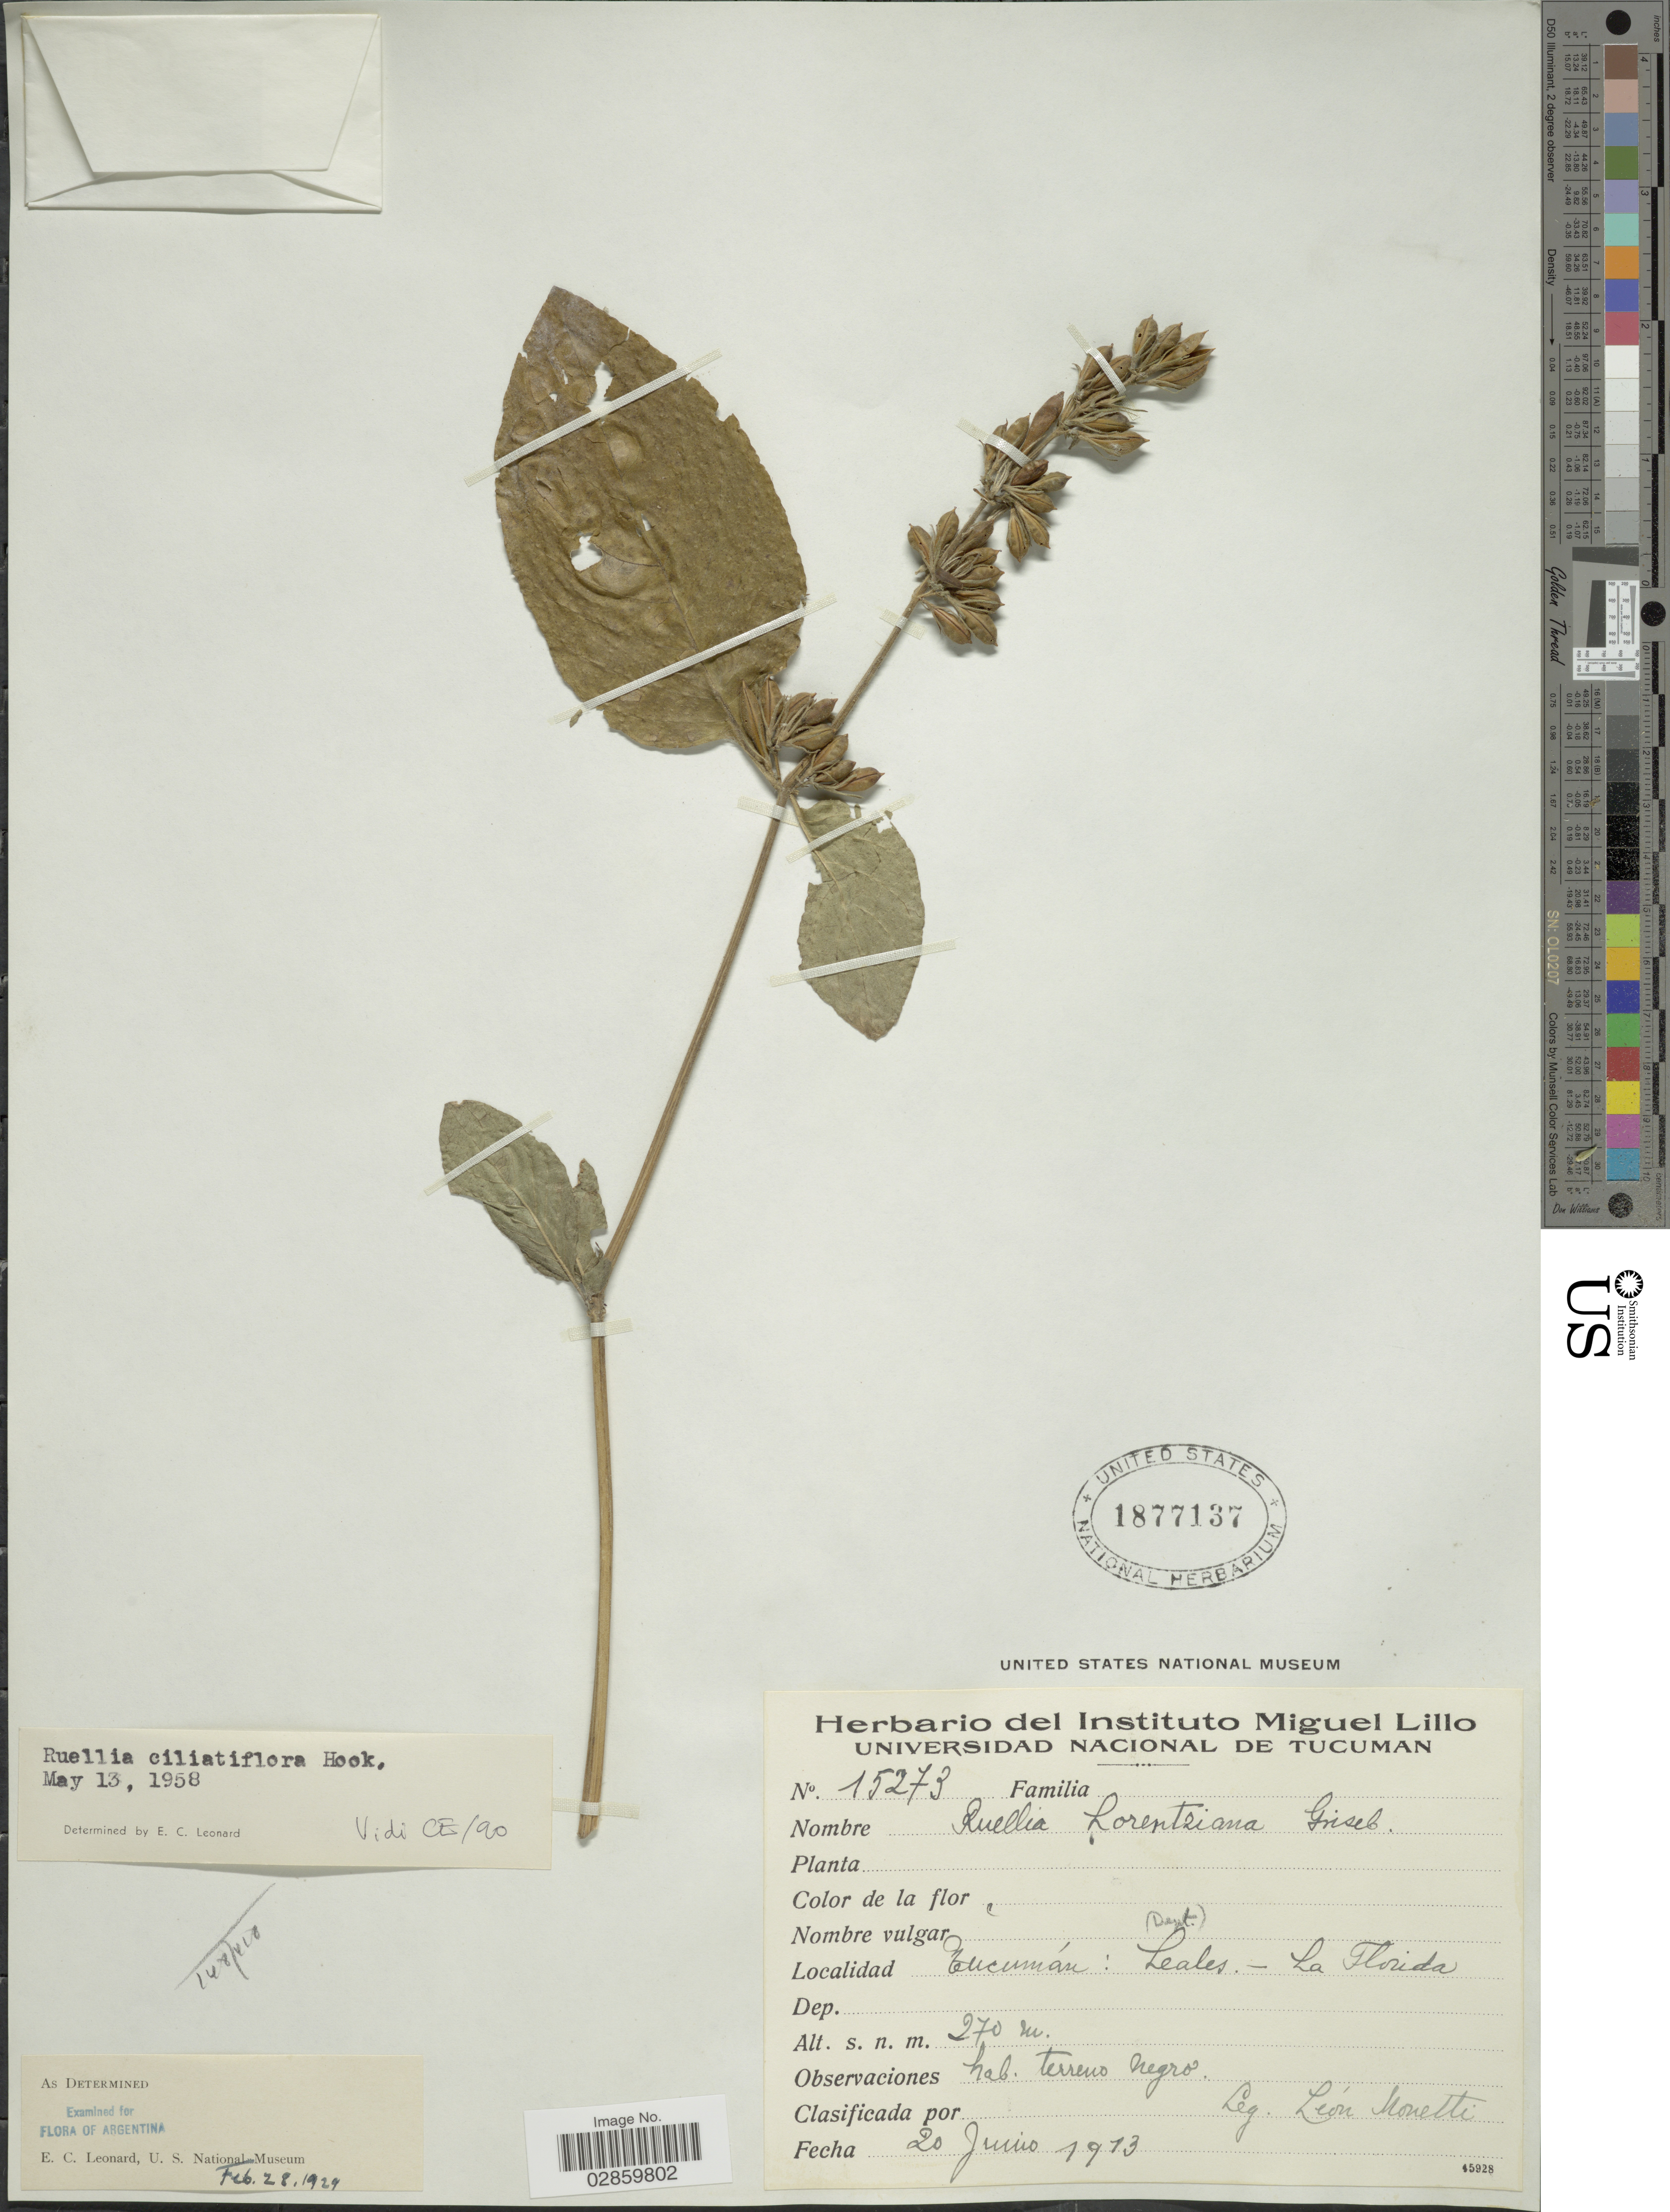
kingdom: Plantae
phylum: Tracheophyta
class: Magnoliopsida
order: Lamiales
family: Acanthaceae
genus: Ruellia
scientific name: Ruellia ciliatiflora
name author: Hook.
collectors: L. Monetti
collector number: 15273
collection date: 1913-06-20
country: Argentina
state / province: Tucuman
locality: Leales - La Florida.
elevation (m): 270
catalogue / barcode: US 1877137